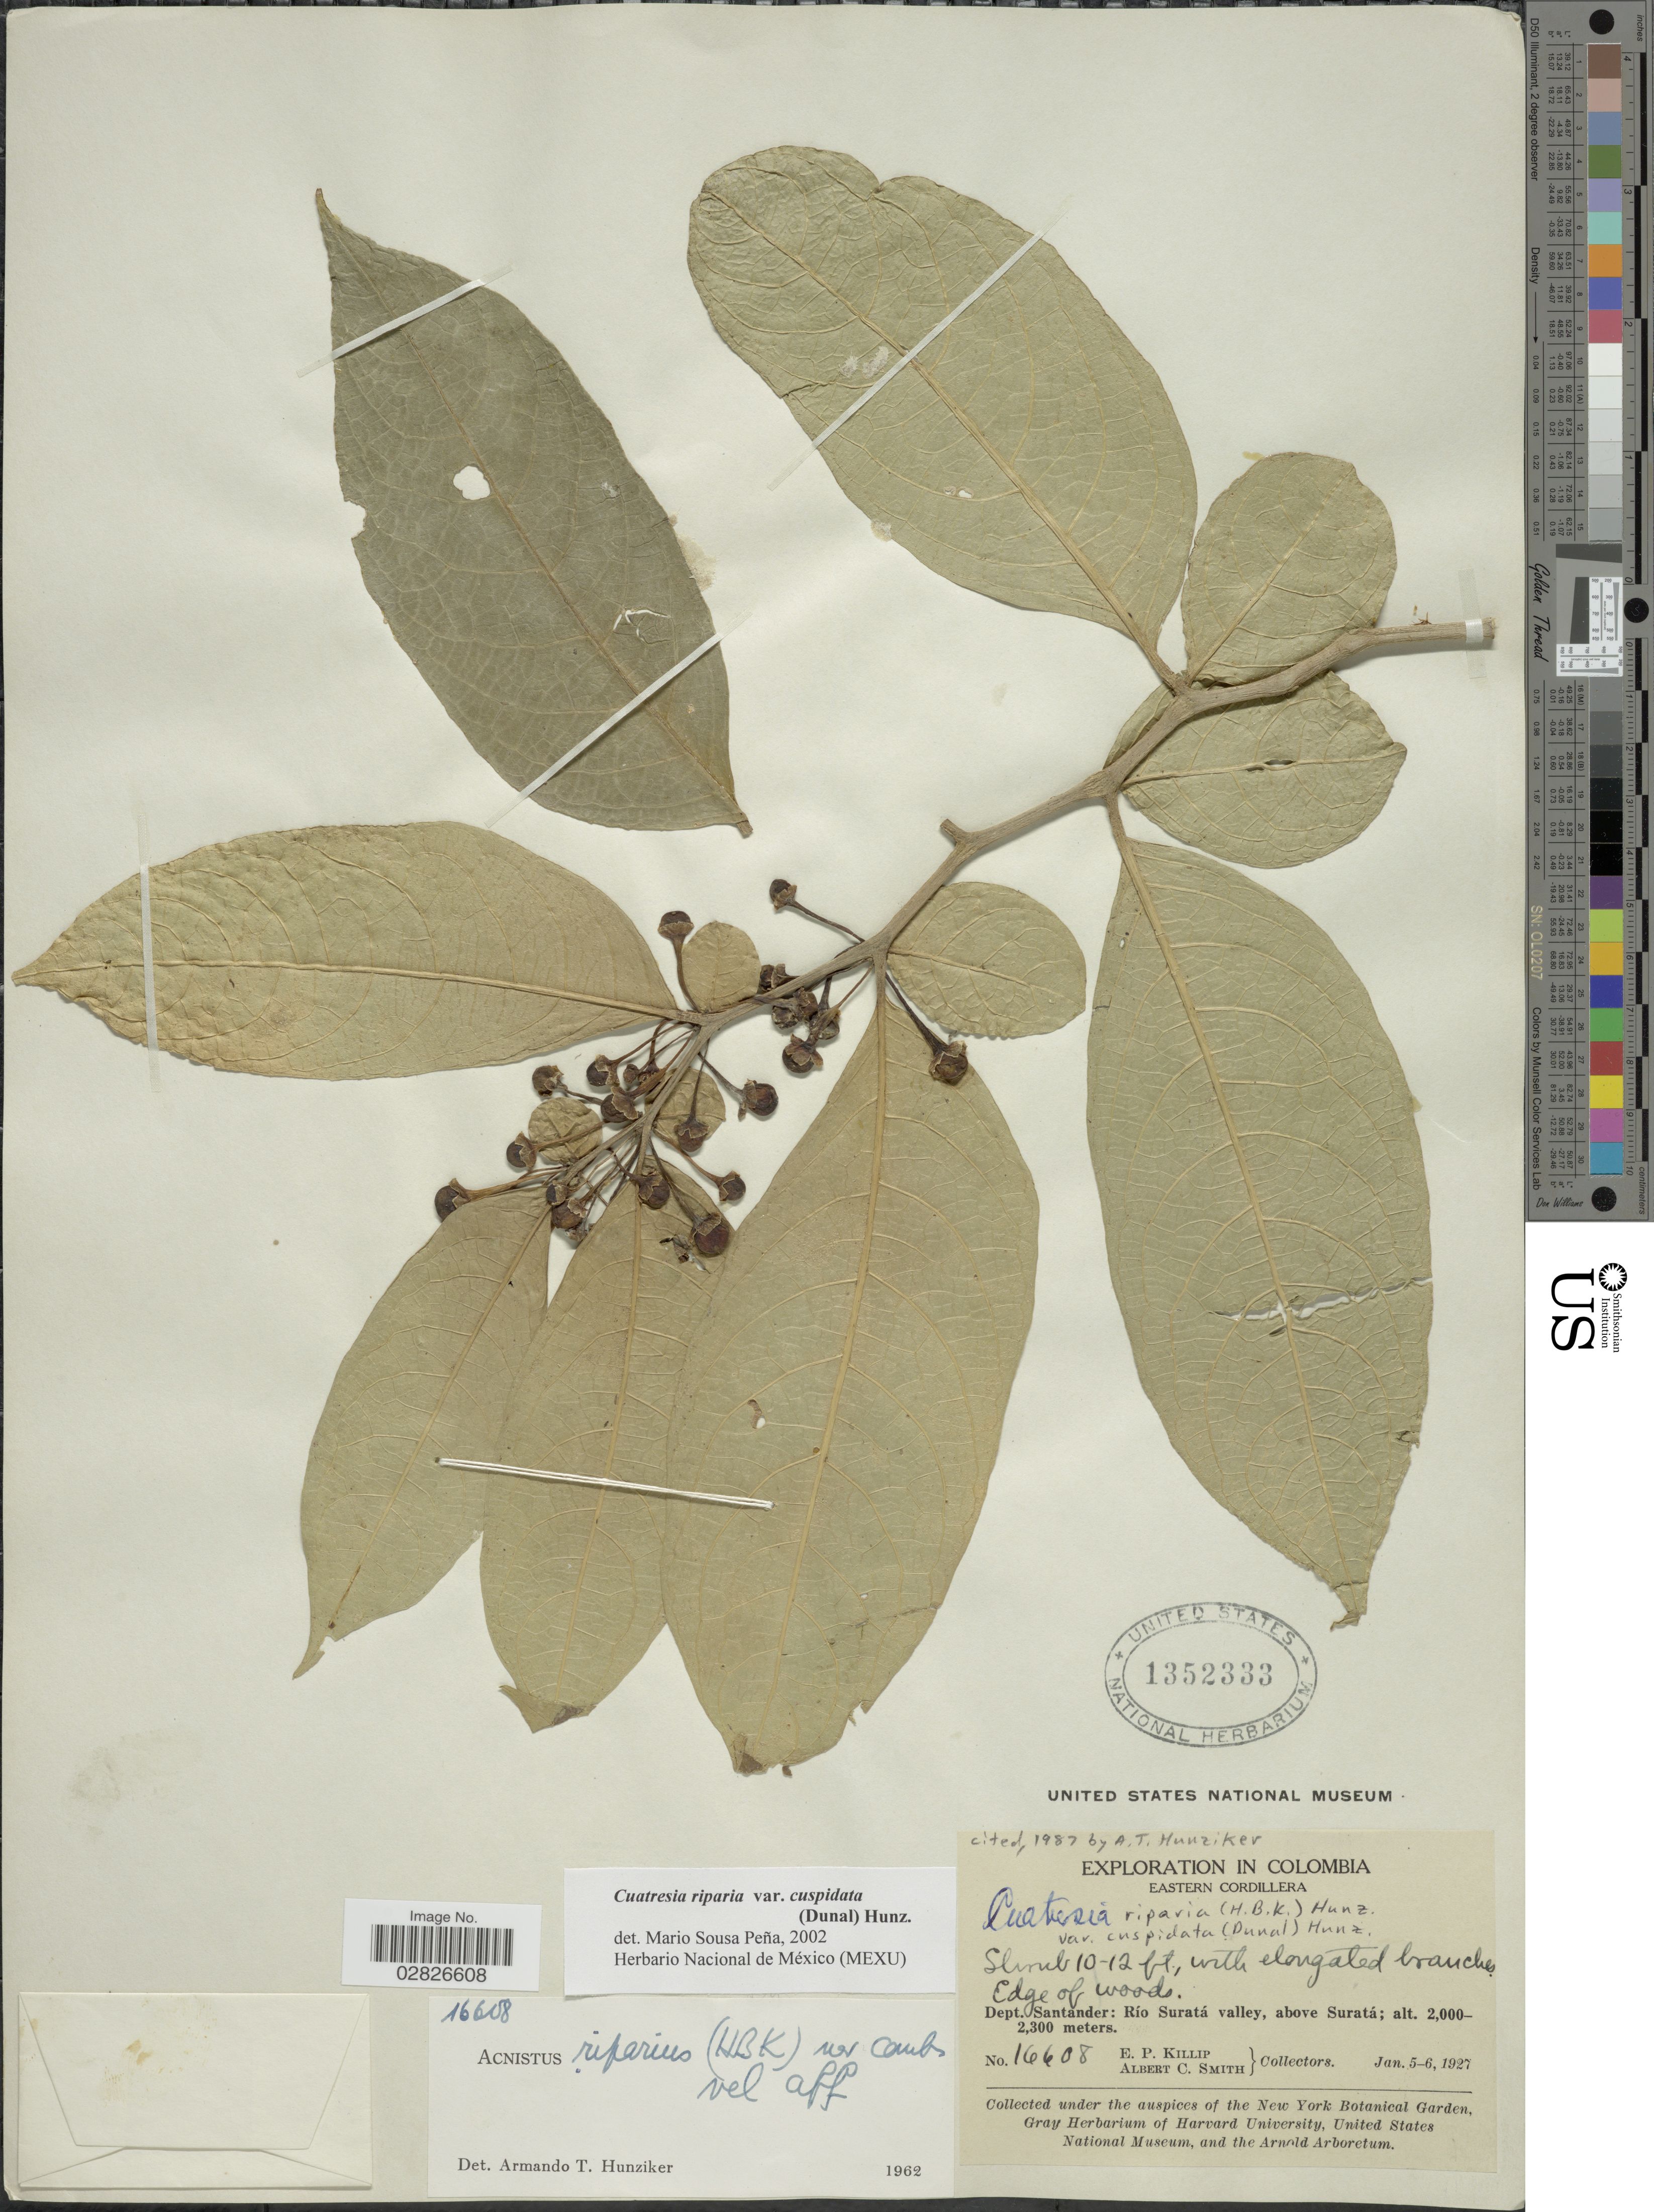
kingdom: Plantae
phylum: Tracheophyta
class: Magnoliopsida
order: Solanales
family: Solanaceae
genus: Cuatresia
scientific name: Cuatresia riparia var. cuspidata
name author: (Dunal) Hunz.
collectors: E. P. Killip & A. C. Smith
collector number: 16608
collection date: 1927-01-05/1927-01-06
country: Colombia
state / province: Santander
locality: Eastern Cordillera, Dept. Santander, Río Suratá valley, above Suratá.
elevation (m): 2000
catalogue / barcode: US 1352333